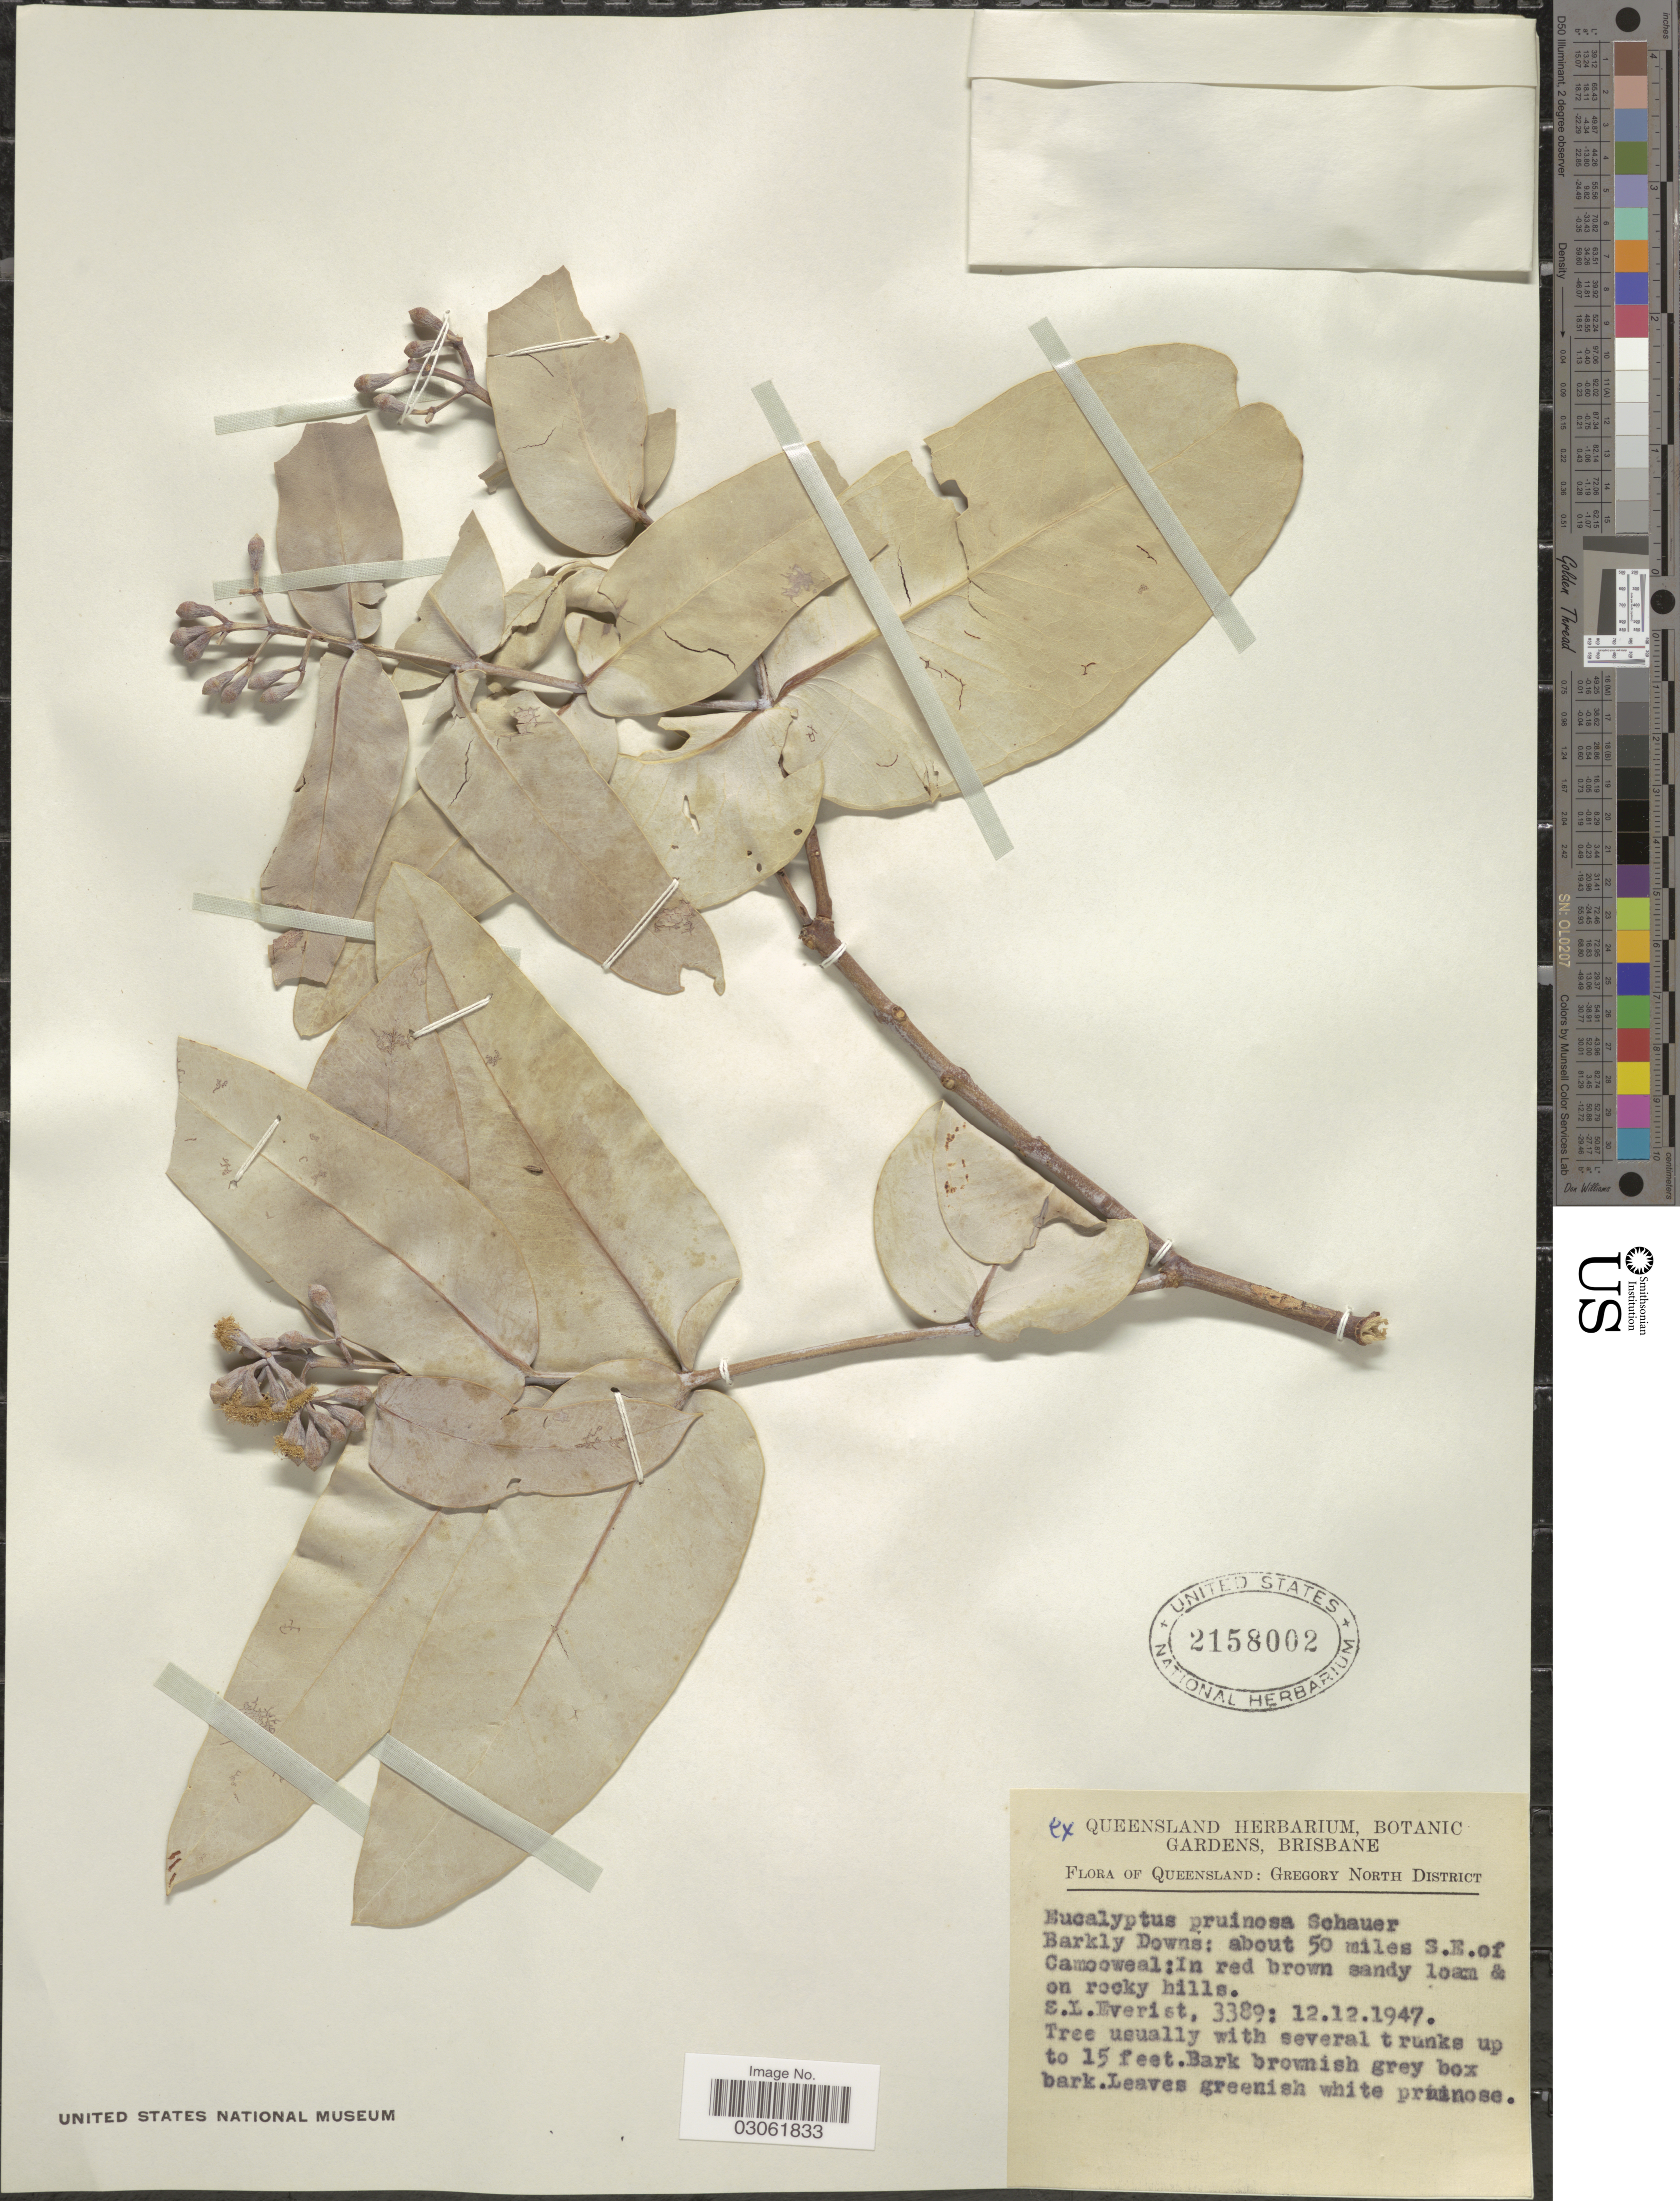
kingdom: Plantae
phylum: Tracheophyta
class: Magnoliopsida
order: Myrtales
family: Myrtaceae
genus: Eucalyptus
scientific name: Eucalyptus pruinosa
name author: Schauer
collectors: S. Everist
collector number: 3389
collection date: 1947-12-12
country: Australia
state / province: Queensland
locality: Barkly Downs: about 50 miles S.E. of Camooweal.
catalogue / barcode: US 2158002